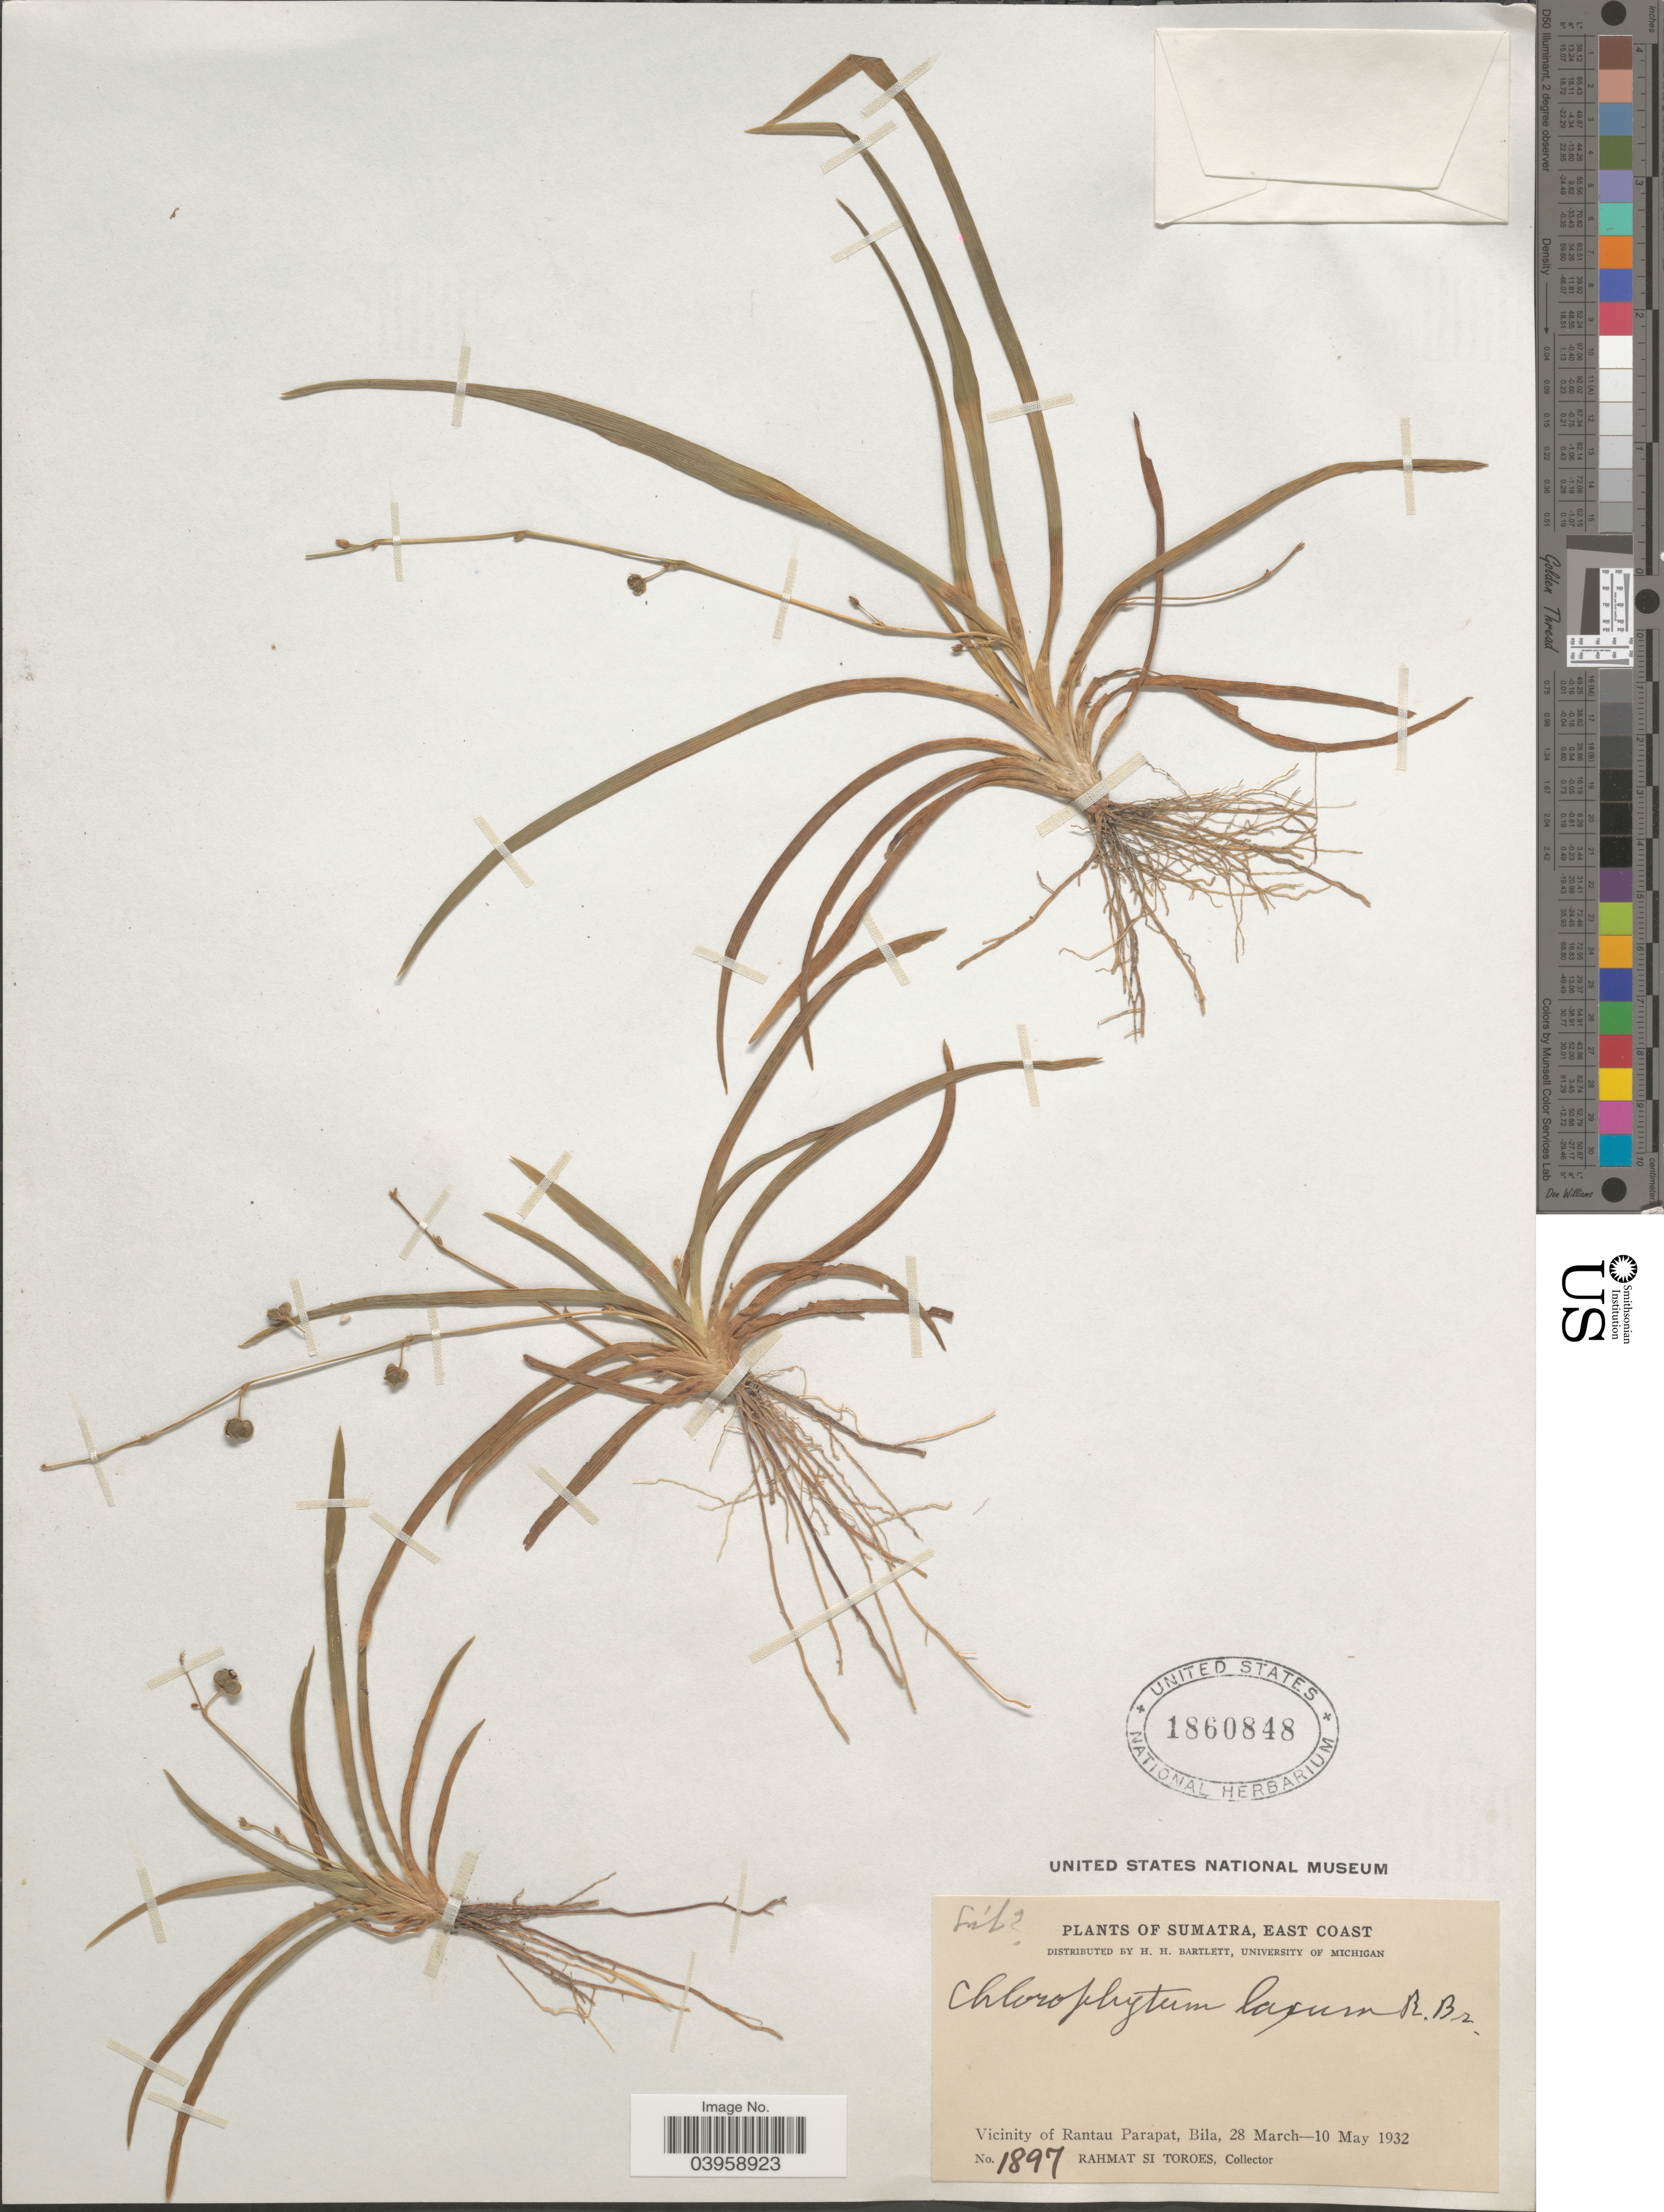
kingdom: Plantae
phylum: Tracheophyta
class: Liliopsida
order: Asparagales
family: Asparagaceae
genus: Chlorophytum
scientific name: Chlorophytum laxum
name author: R. Br.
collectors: Rahmat Si Boeea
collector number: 1897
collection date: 1932-03-28/1932-05-10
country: Indonesia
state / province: Sumatra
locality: East Coast. Vicinity of Rantau Parapat, Bila.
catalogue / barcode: US 1860848